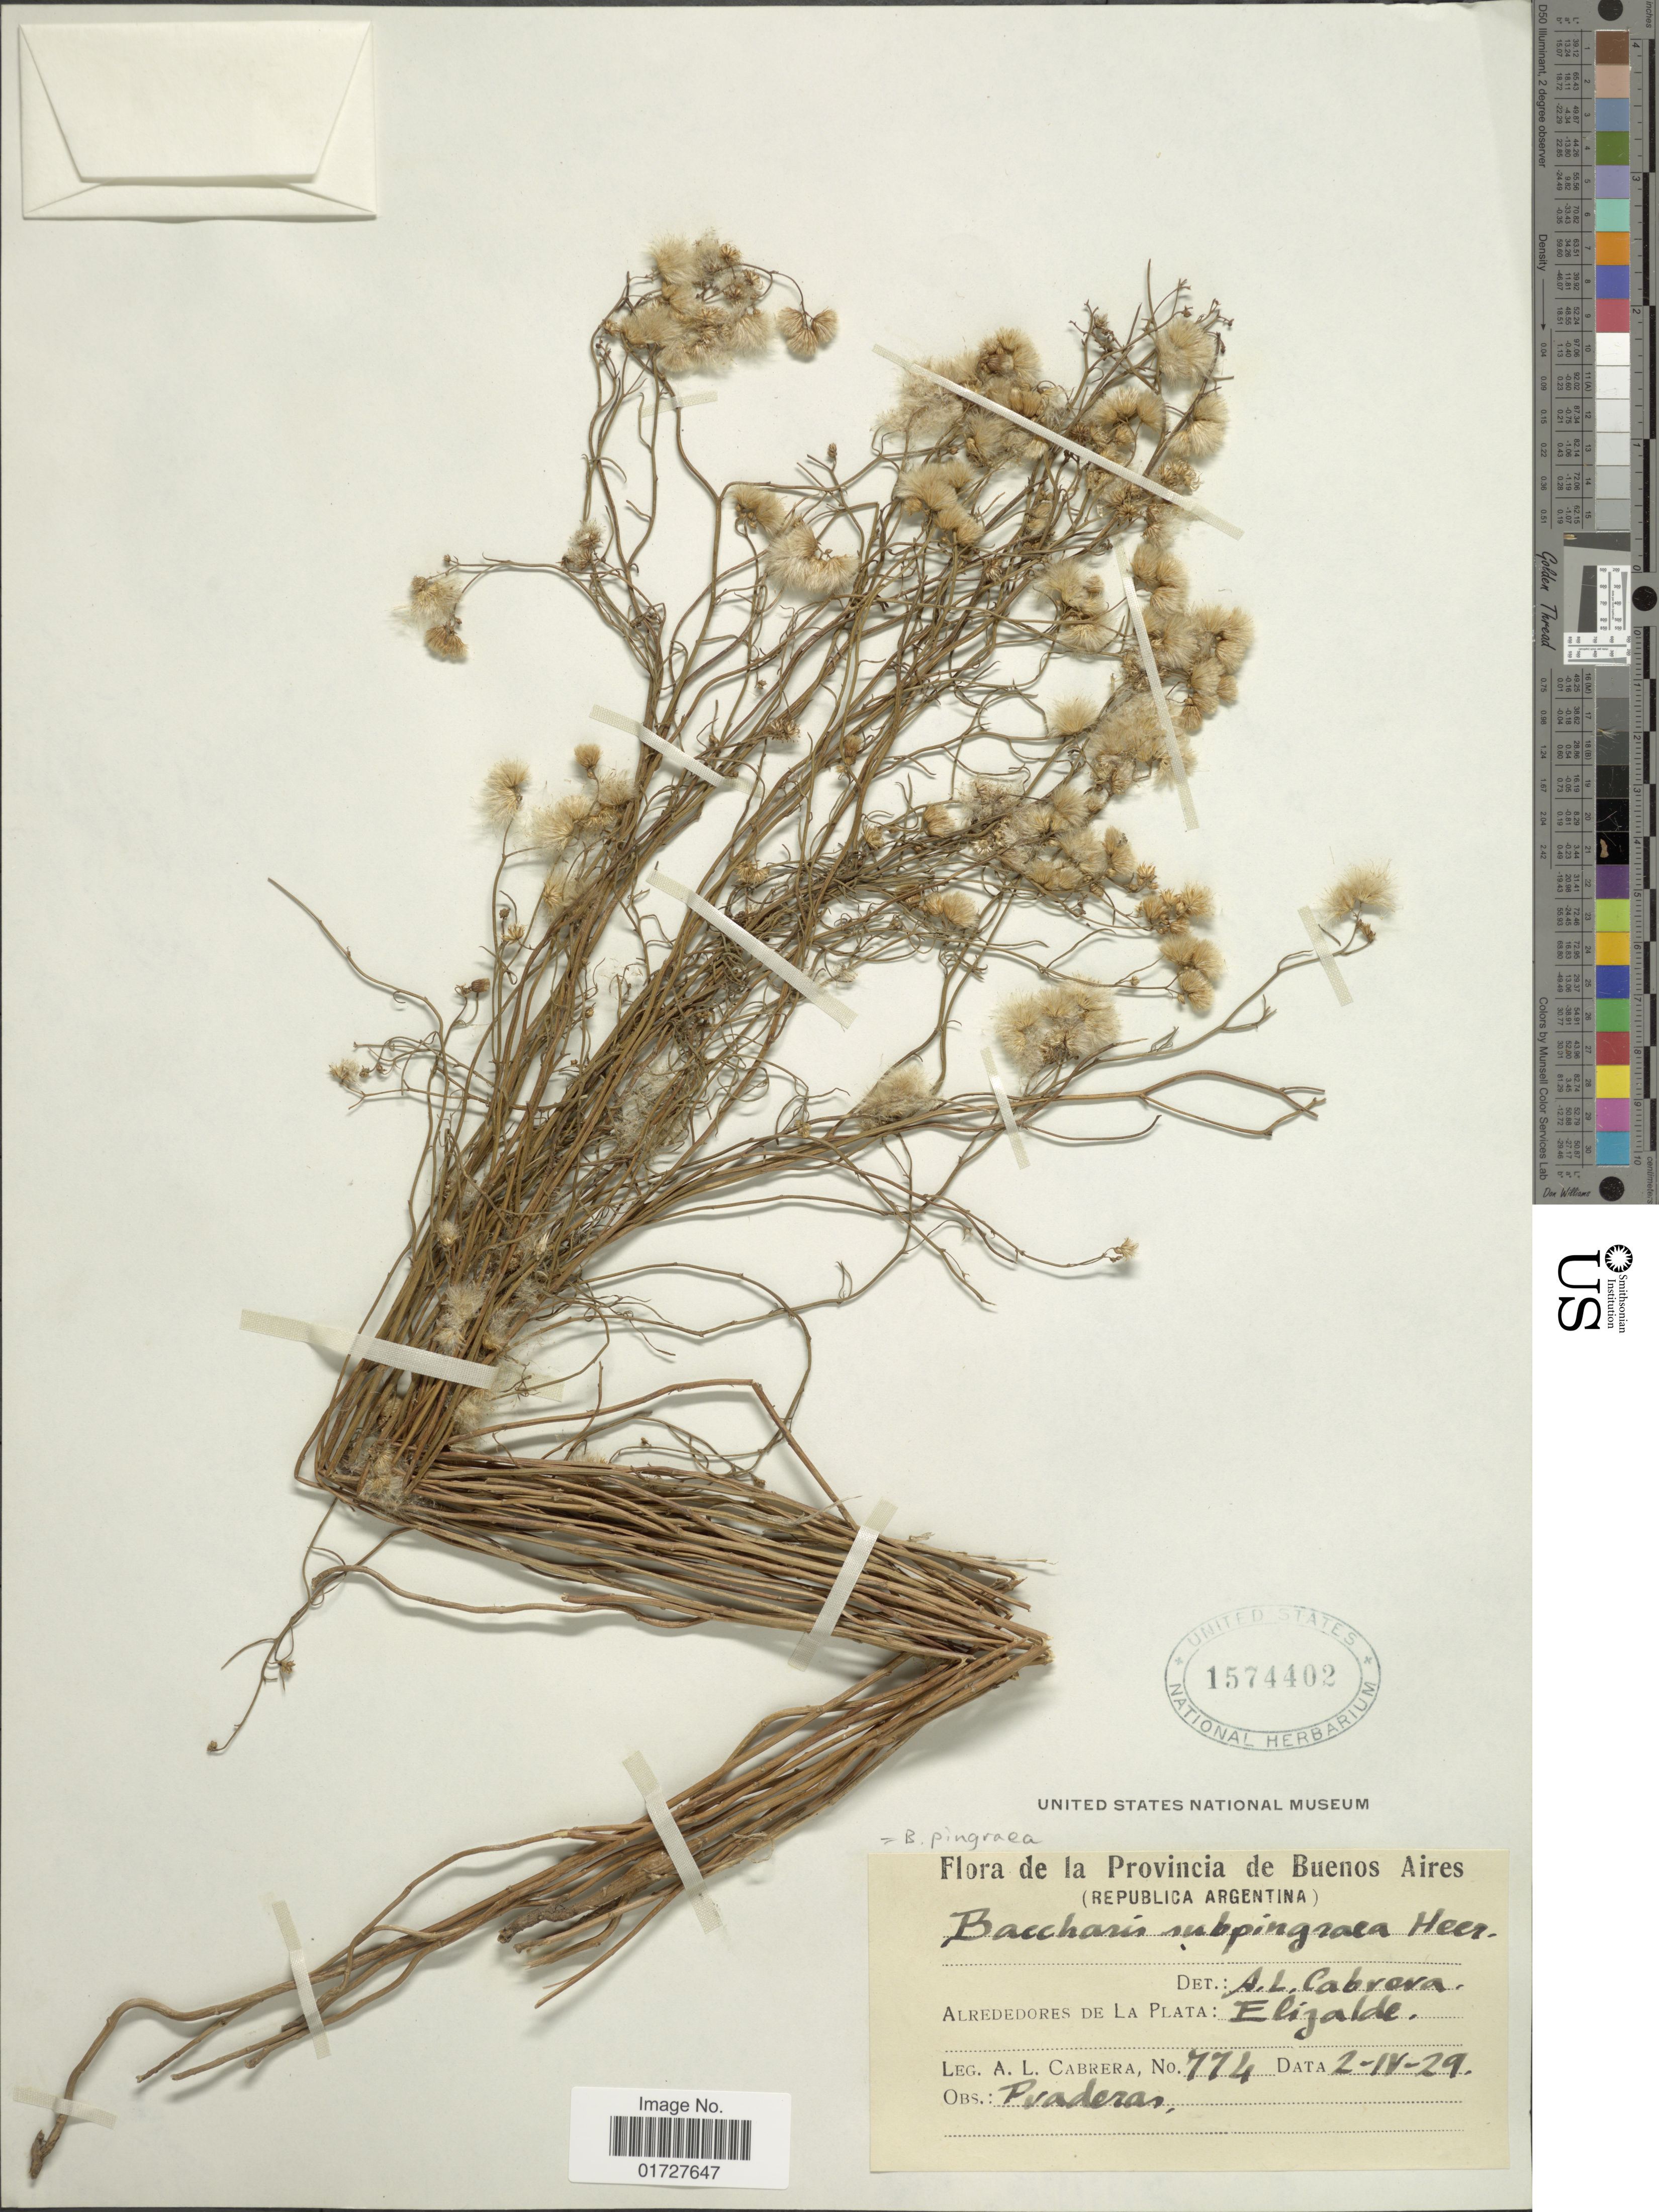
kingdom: Plantae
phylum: Tracheophyta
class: Magnoliopsida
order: Asterales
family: Asteraceae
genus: Baccharis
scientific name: Baccharis pingraea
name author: DC.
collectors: A. L. Cabrera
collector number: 774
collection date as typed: Transcribed d/m/y: 2/4/29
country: Argentina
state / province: Buenos Aires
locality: Republica Argentina, alrededores de La Plata, Elizalde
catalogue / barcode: US 1574402